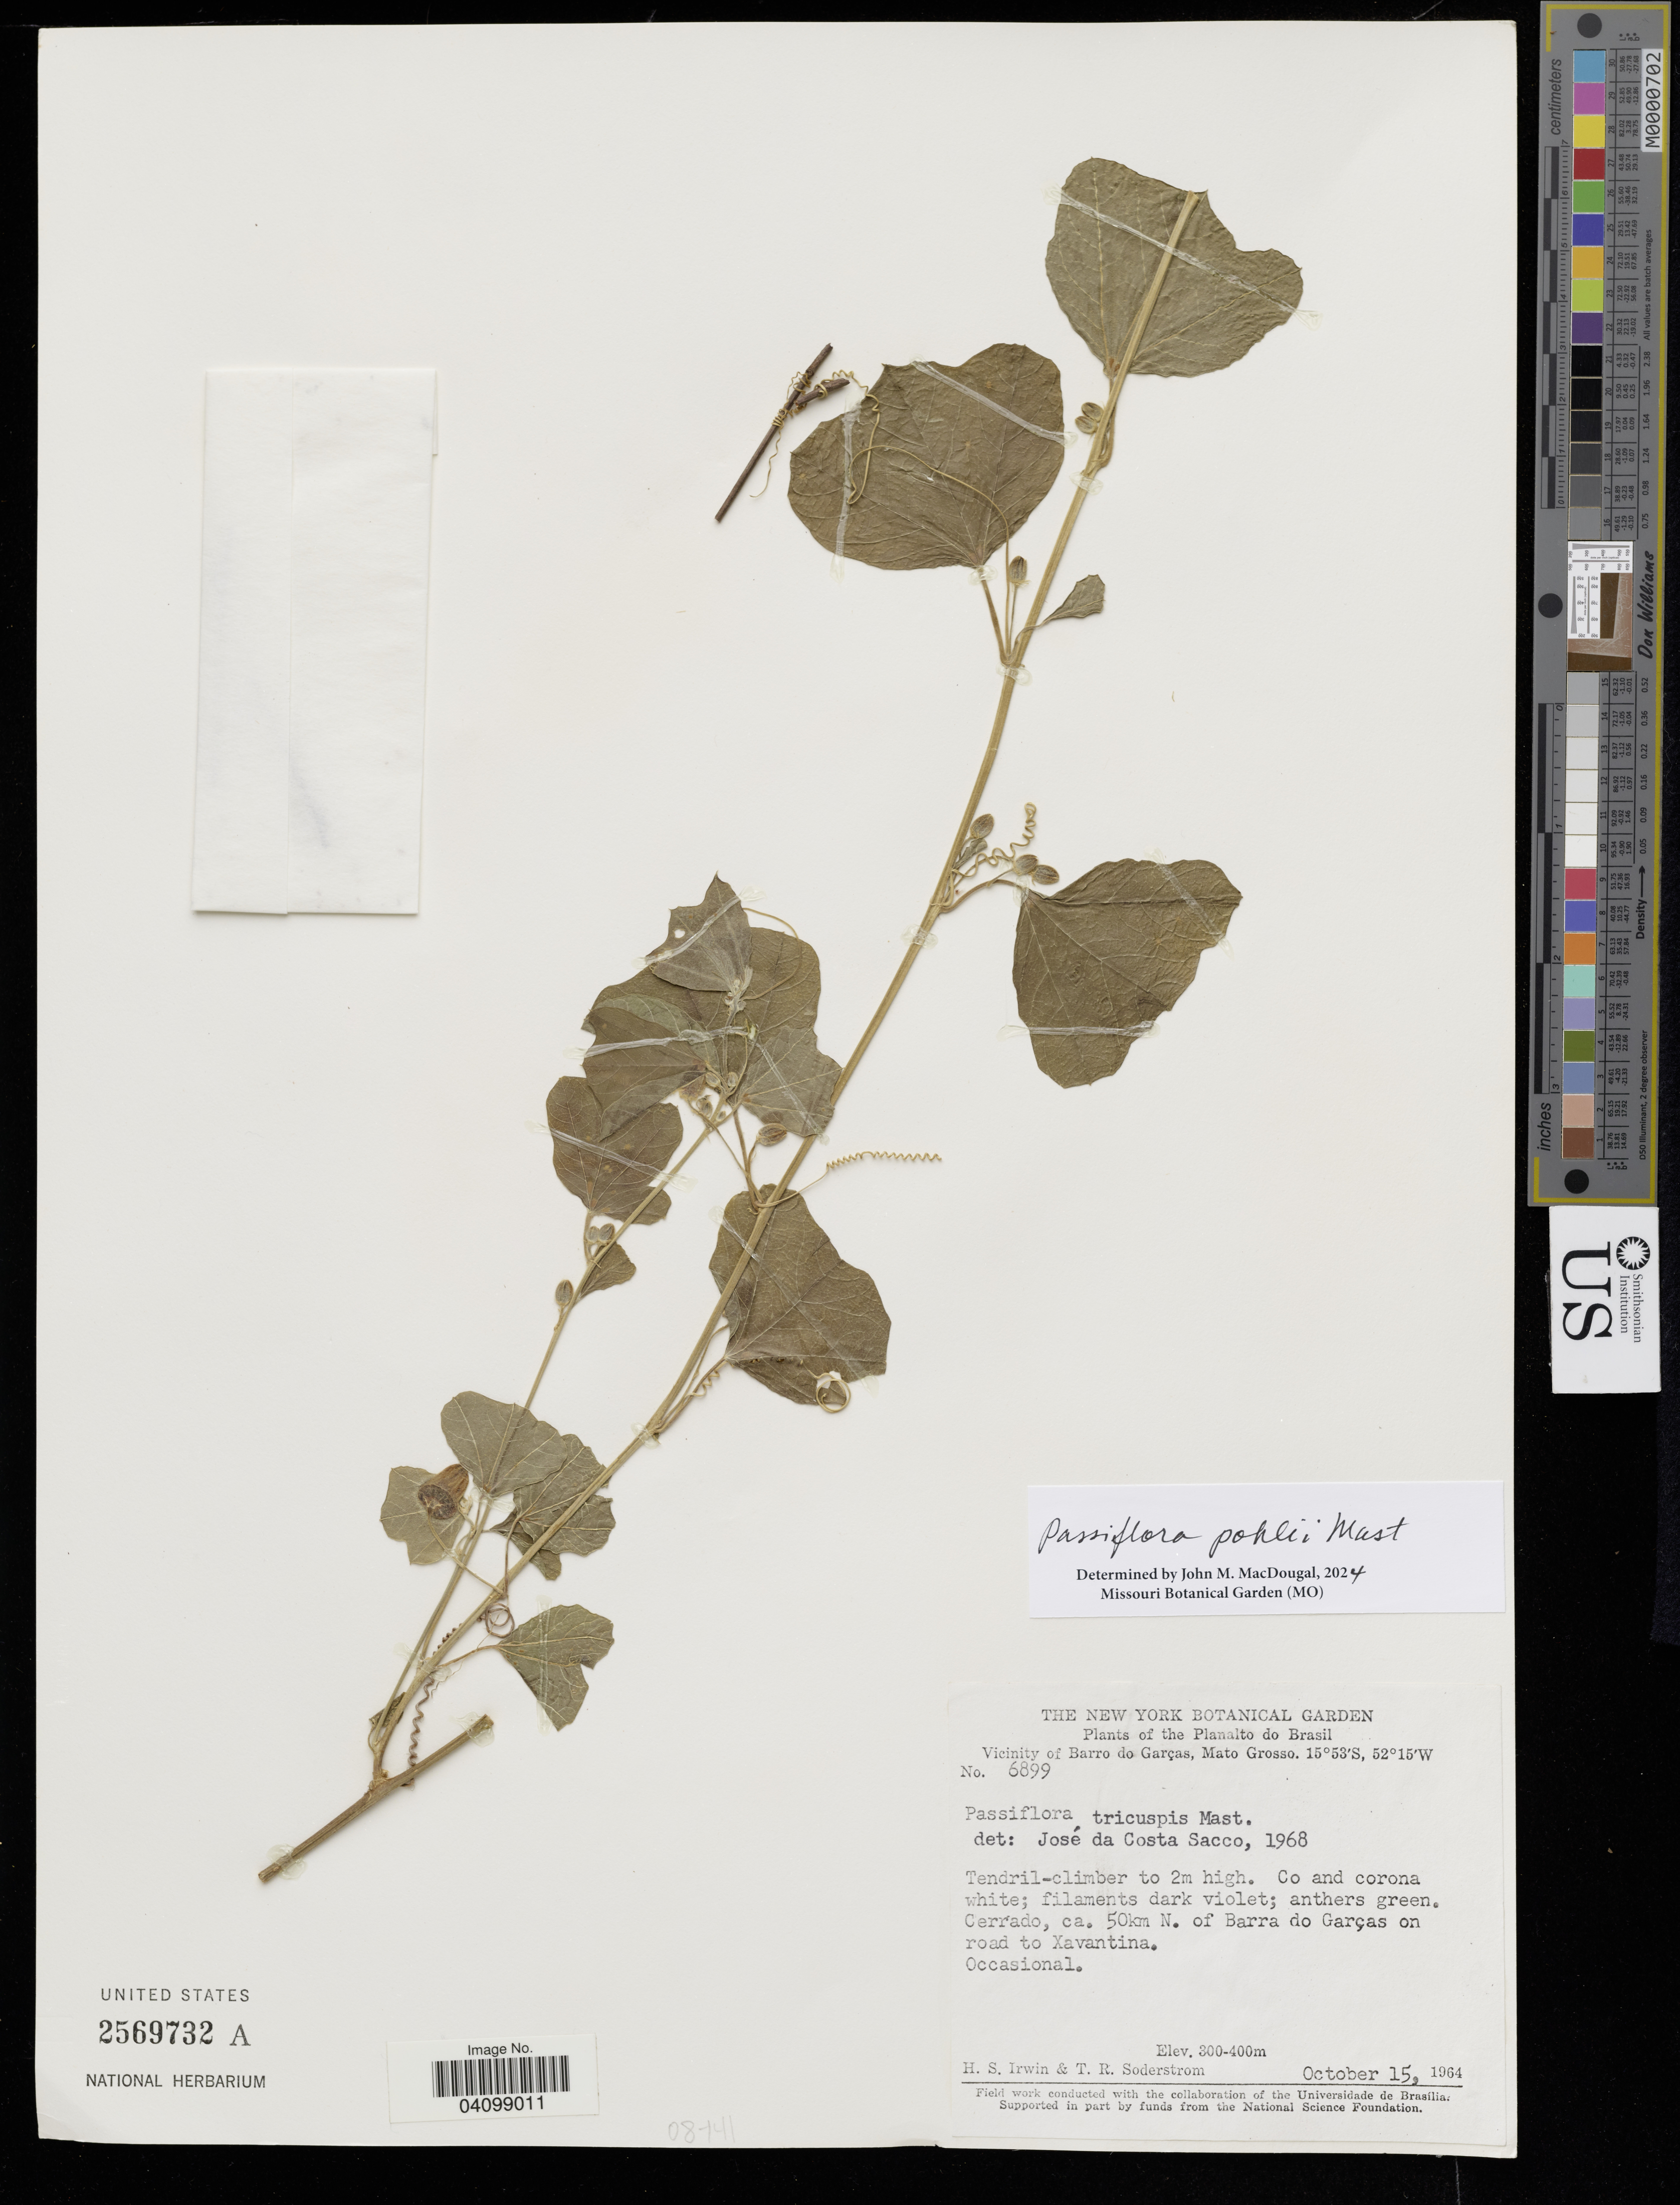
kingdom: Plantae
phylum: Tracheophyta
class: Magnoliopsida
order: Malpighiales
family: Passifloraceae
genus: Passiflora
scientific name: Passiflora pohlii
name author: Mast.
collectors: T. R. Soderstrom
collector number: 6899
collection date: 1964-10-15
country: Brazil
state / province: Mato Grosso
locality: Vicinity of Barro do Garças. Cerrado, ca. 50km N. of Barra do Garças on road to Xavantina.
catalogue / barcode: US 2569732A